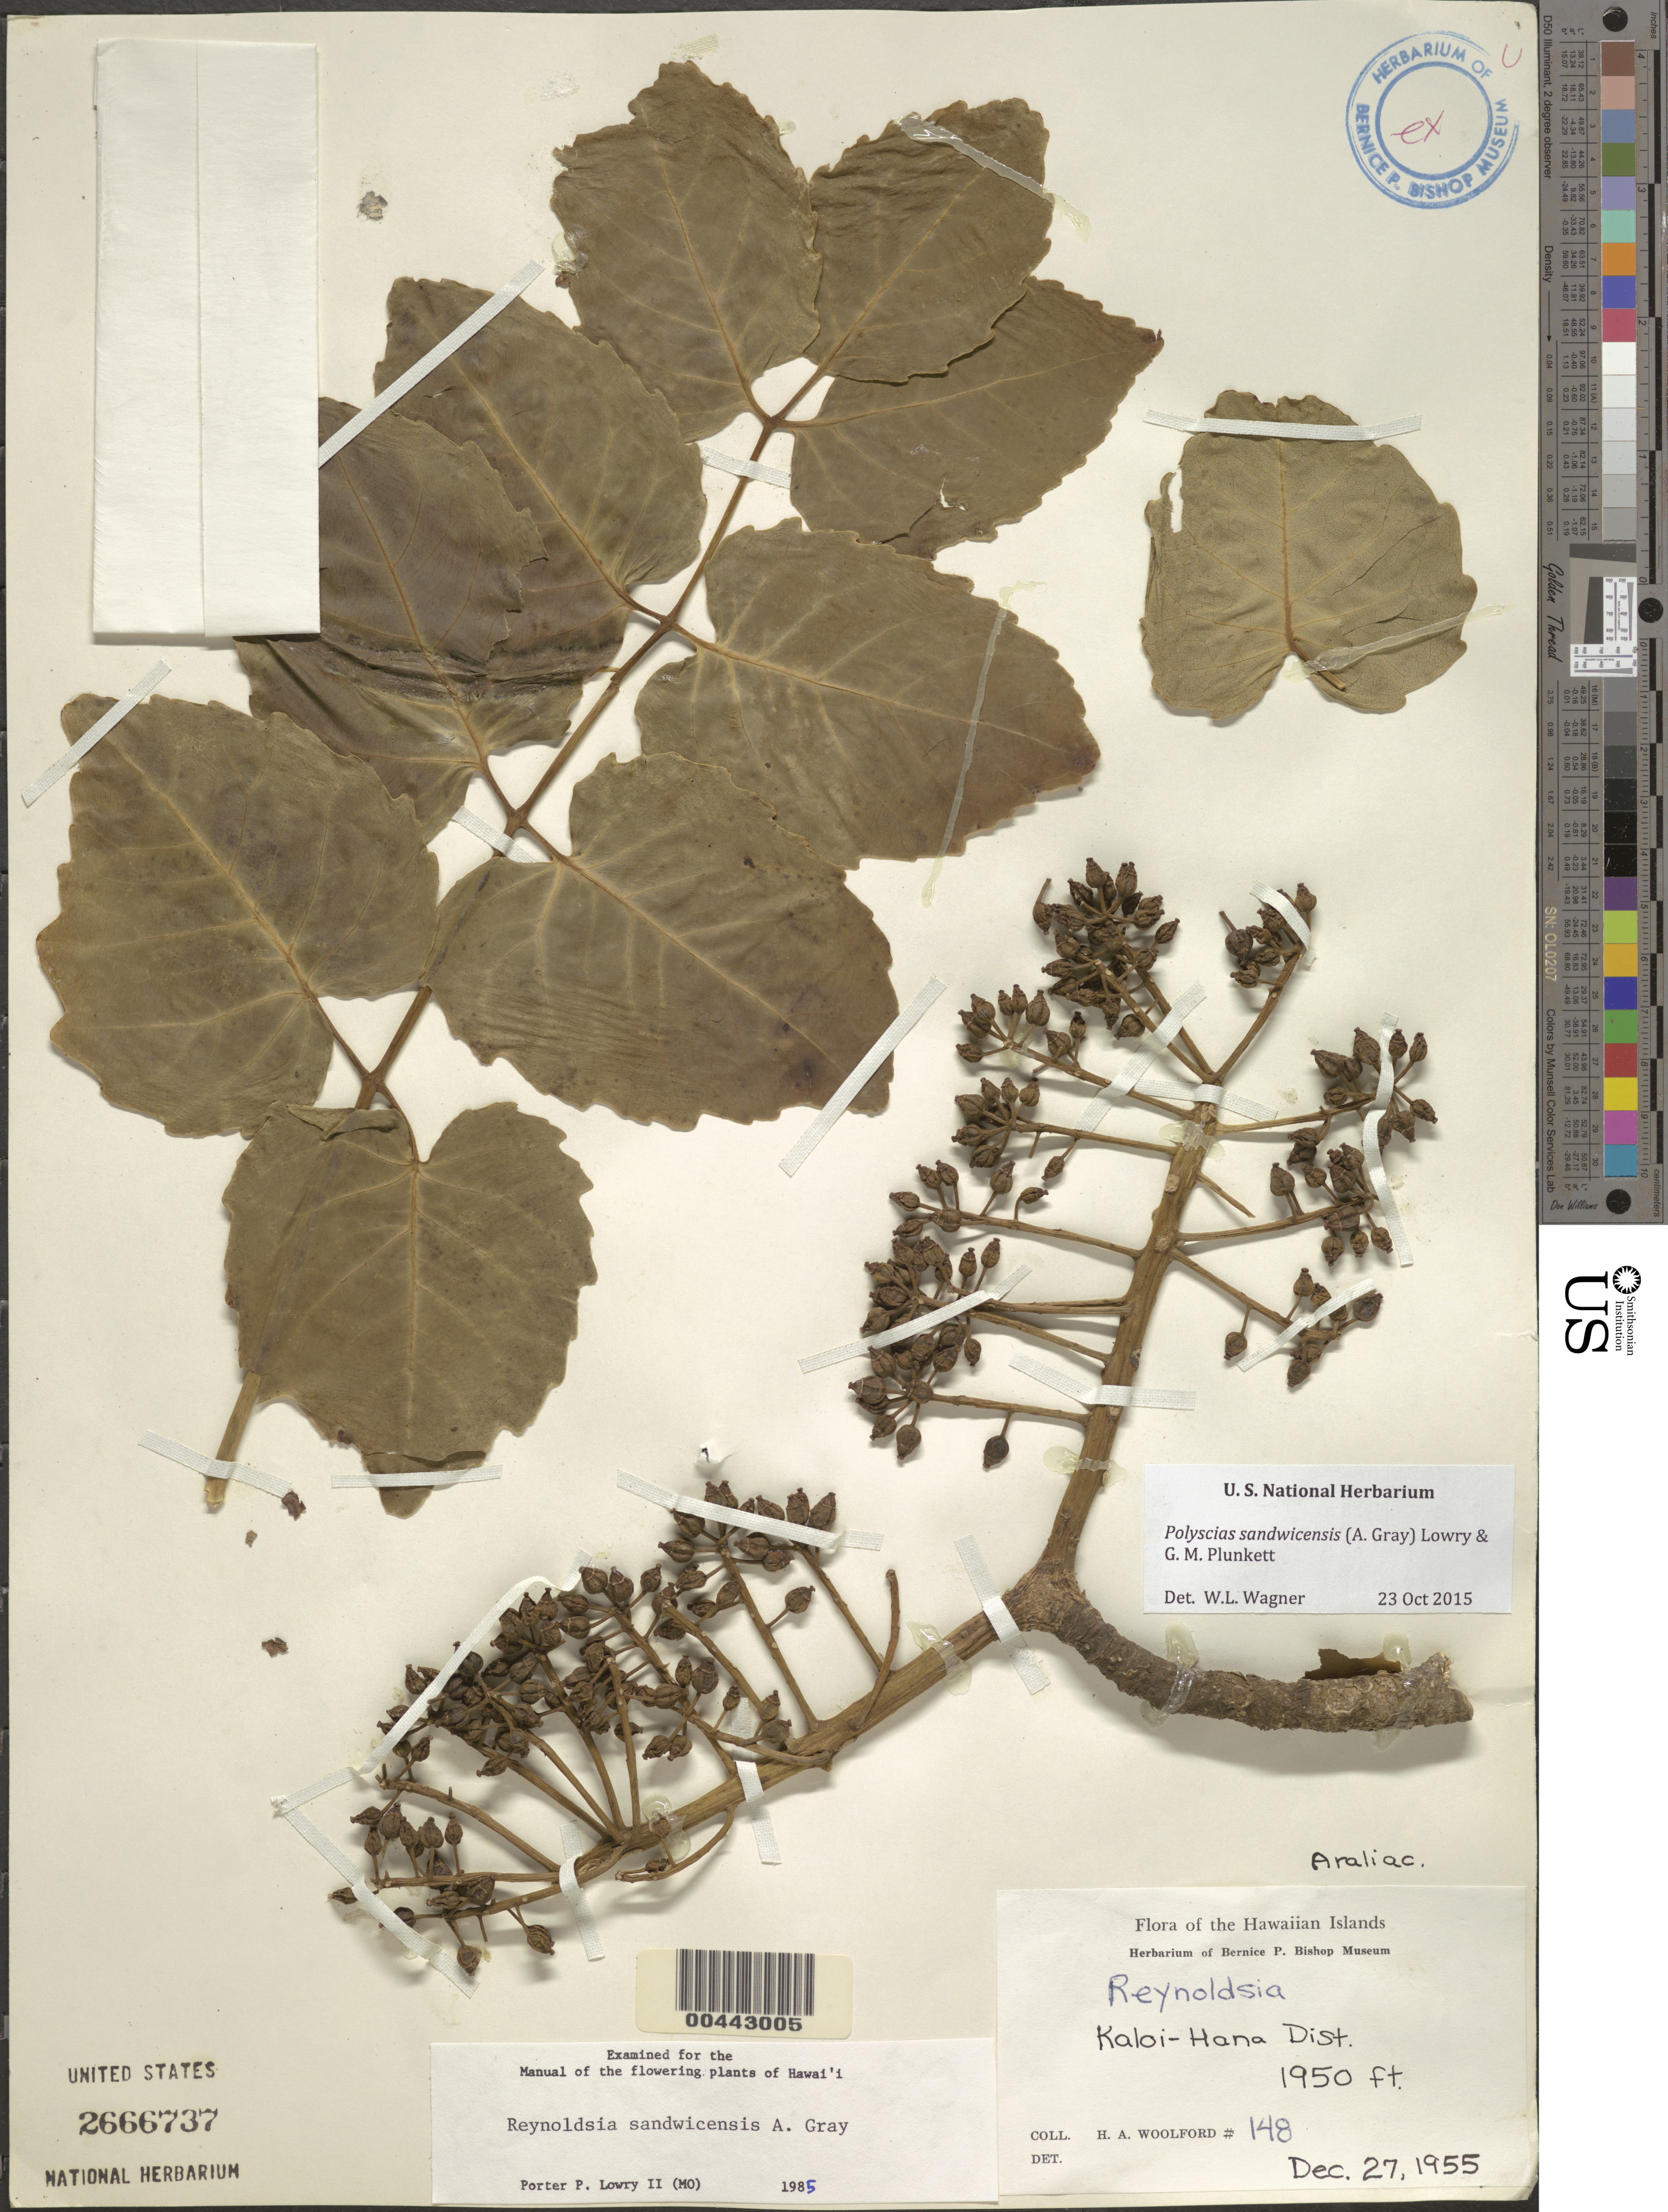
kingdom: Plantae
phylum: Tracheophyta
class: Magnoliopsida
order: Apiales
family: Araliaceae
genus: Polyscias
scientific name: Polyscias sandwicensis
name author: (A. Gray) Lowry & G. M. Plunkett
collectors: H. Woolford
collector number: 148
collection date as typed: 27 Dec 1955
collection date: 1955-12-27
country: United States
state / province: Hawaii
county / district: Hawaii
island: Hawaii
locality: Kaloi-Hana District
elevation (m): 594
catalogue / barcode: US 2666737